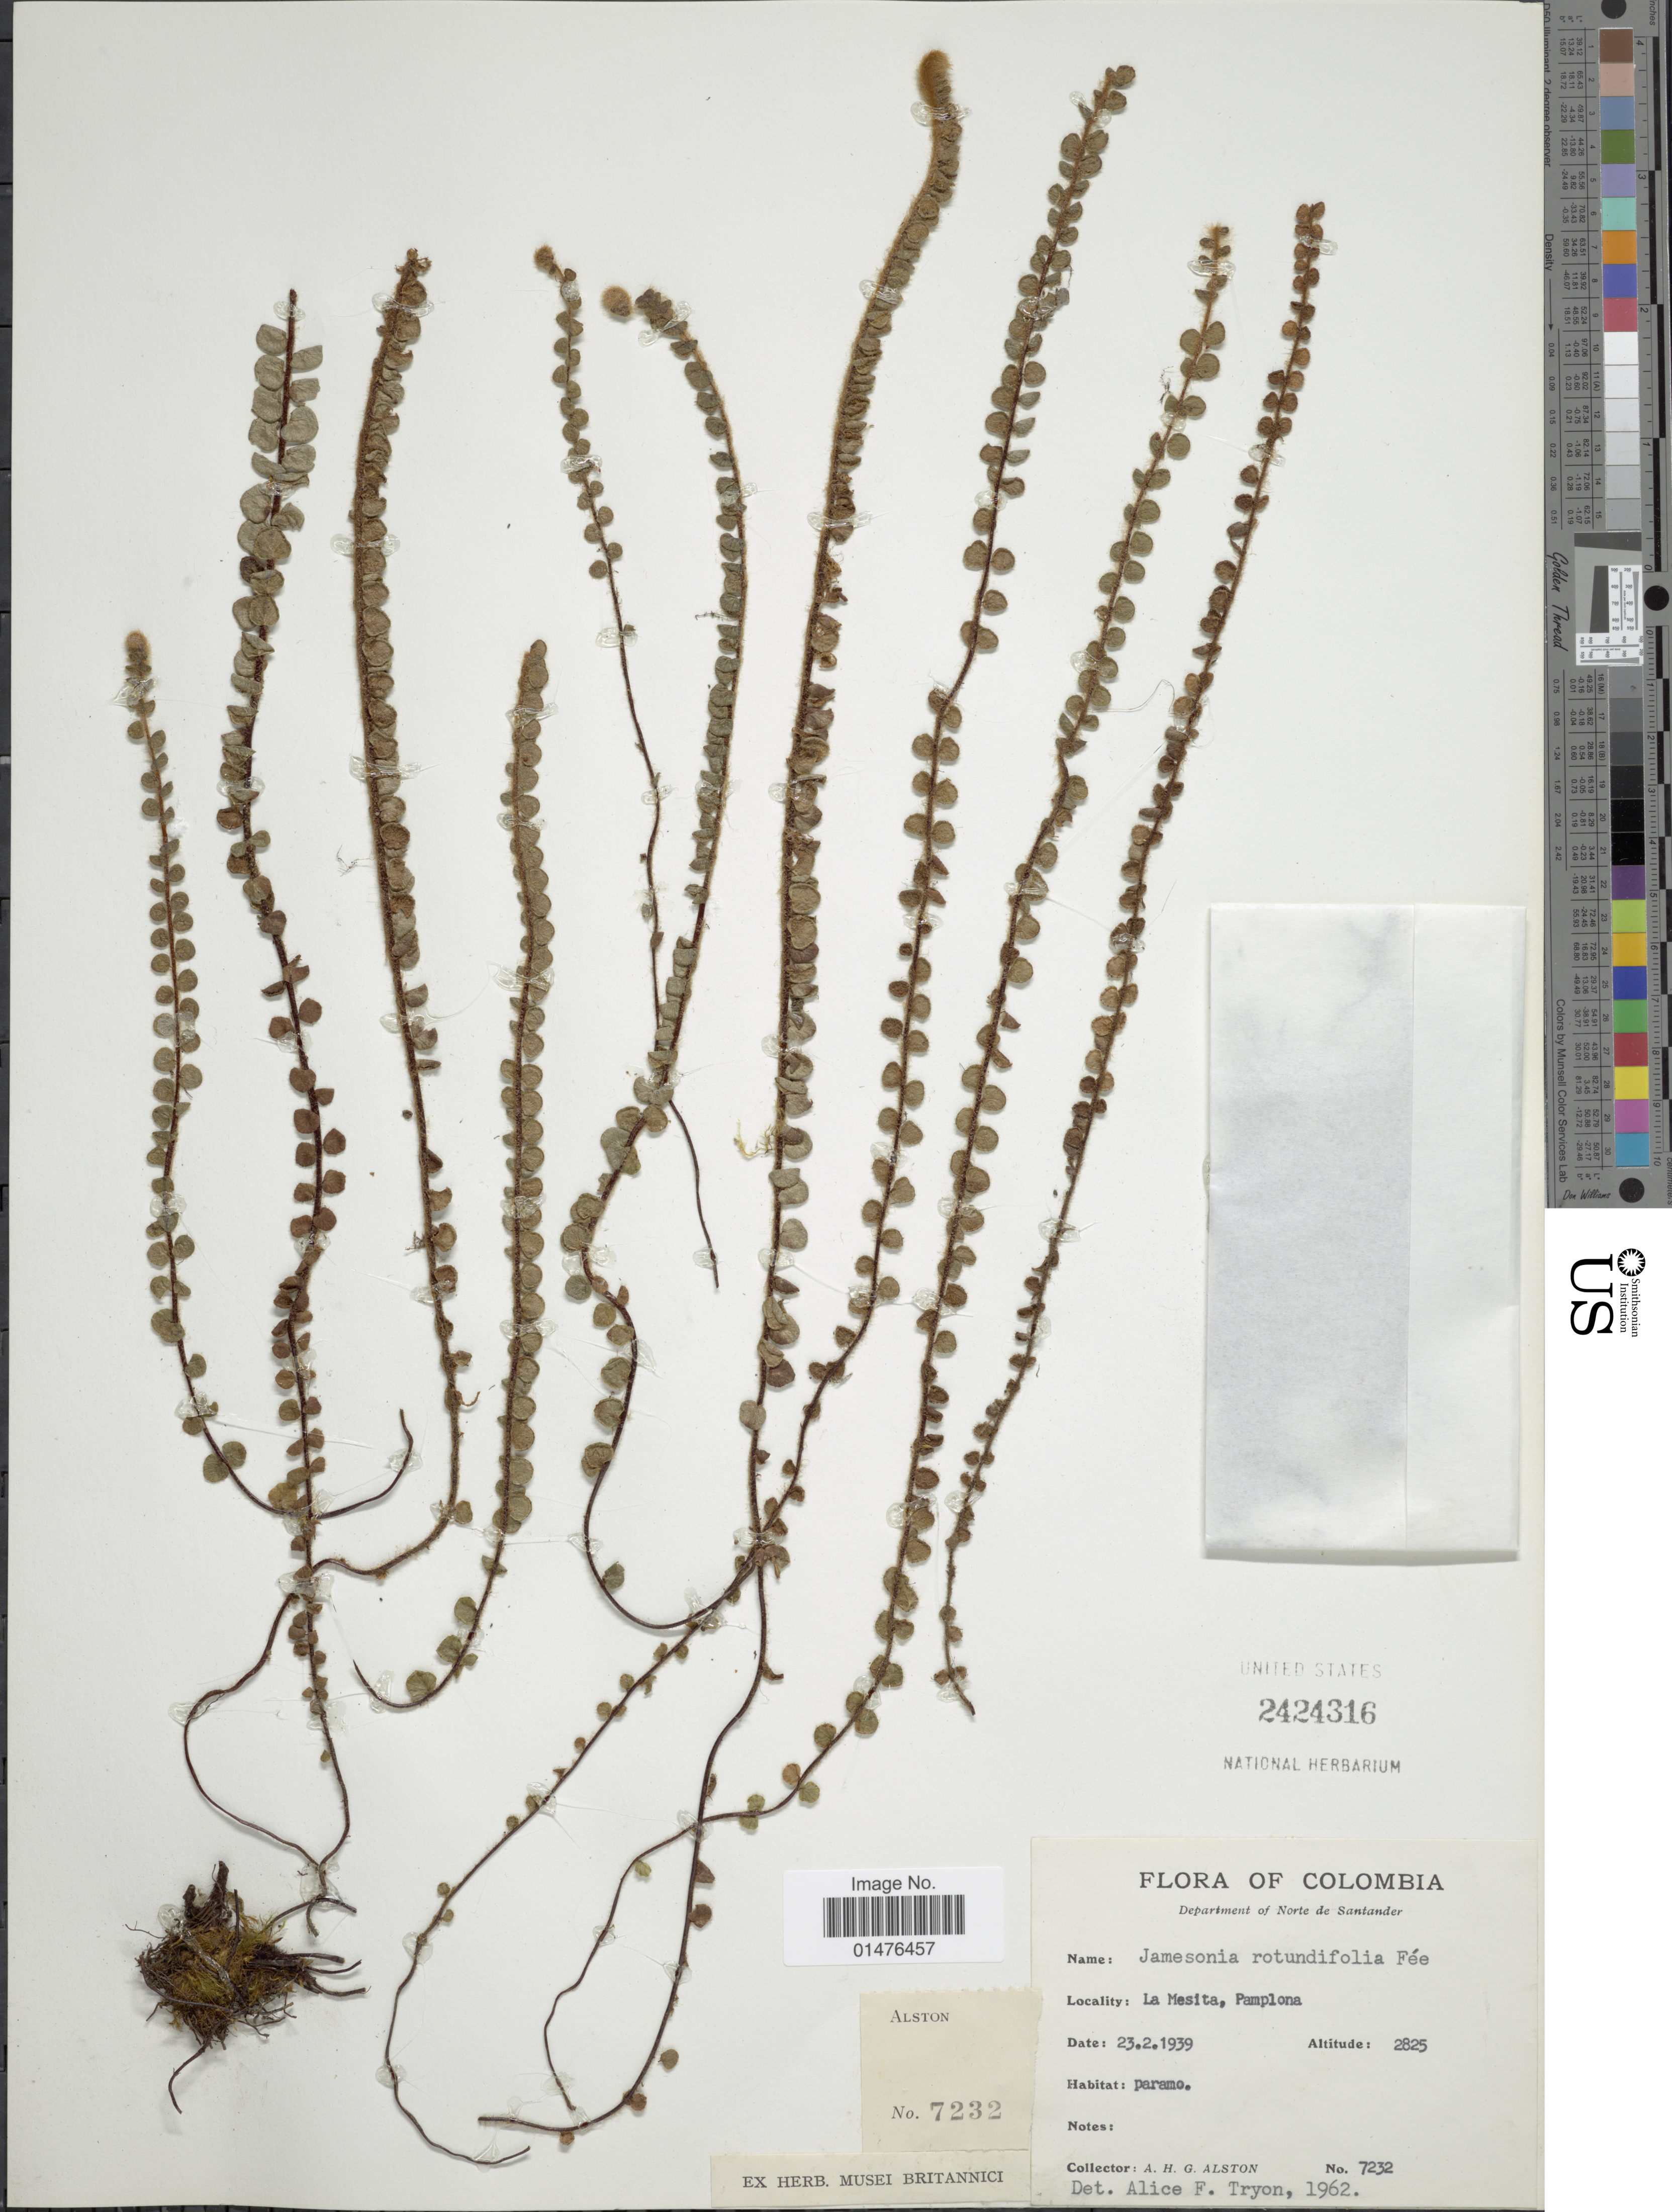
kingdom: Plantae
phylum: Tracheophyta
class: Polypodiopsida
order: Polypodiales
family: Pteridaceae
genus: Jamesonia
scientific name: Jamesonia rotundifolia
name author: Fée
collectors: A. H. Alston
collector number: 7232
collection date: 1939-02-23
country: Colombia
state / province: Norte de Santander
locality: La Mesita, Pamplona, Paramo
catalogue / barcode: US 2424316